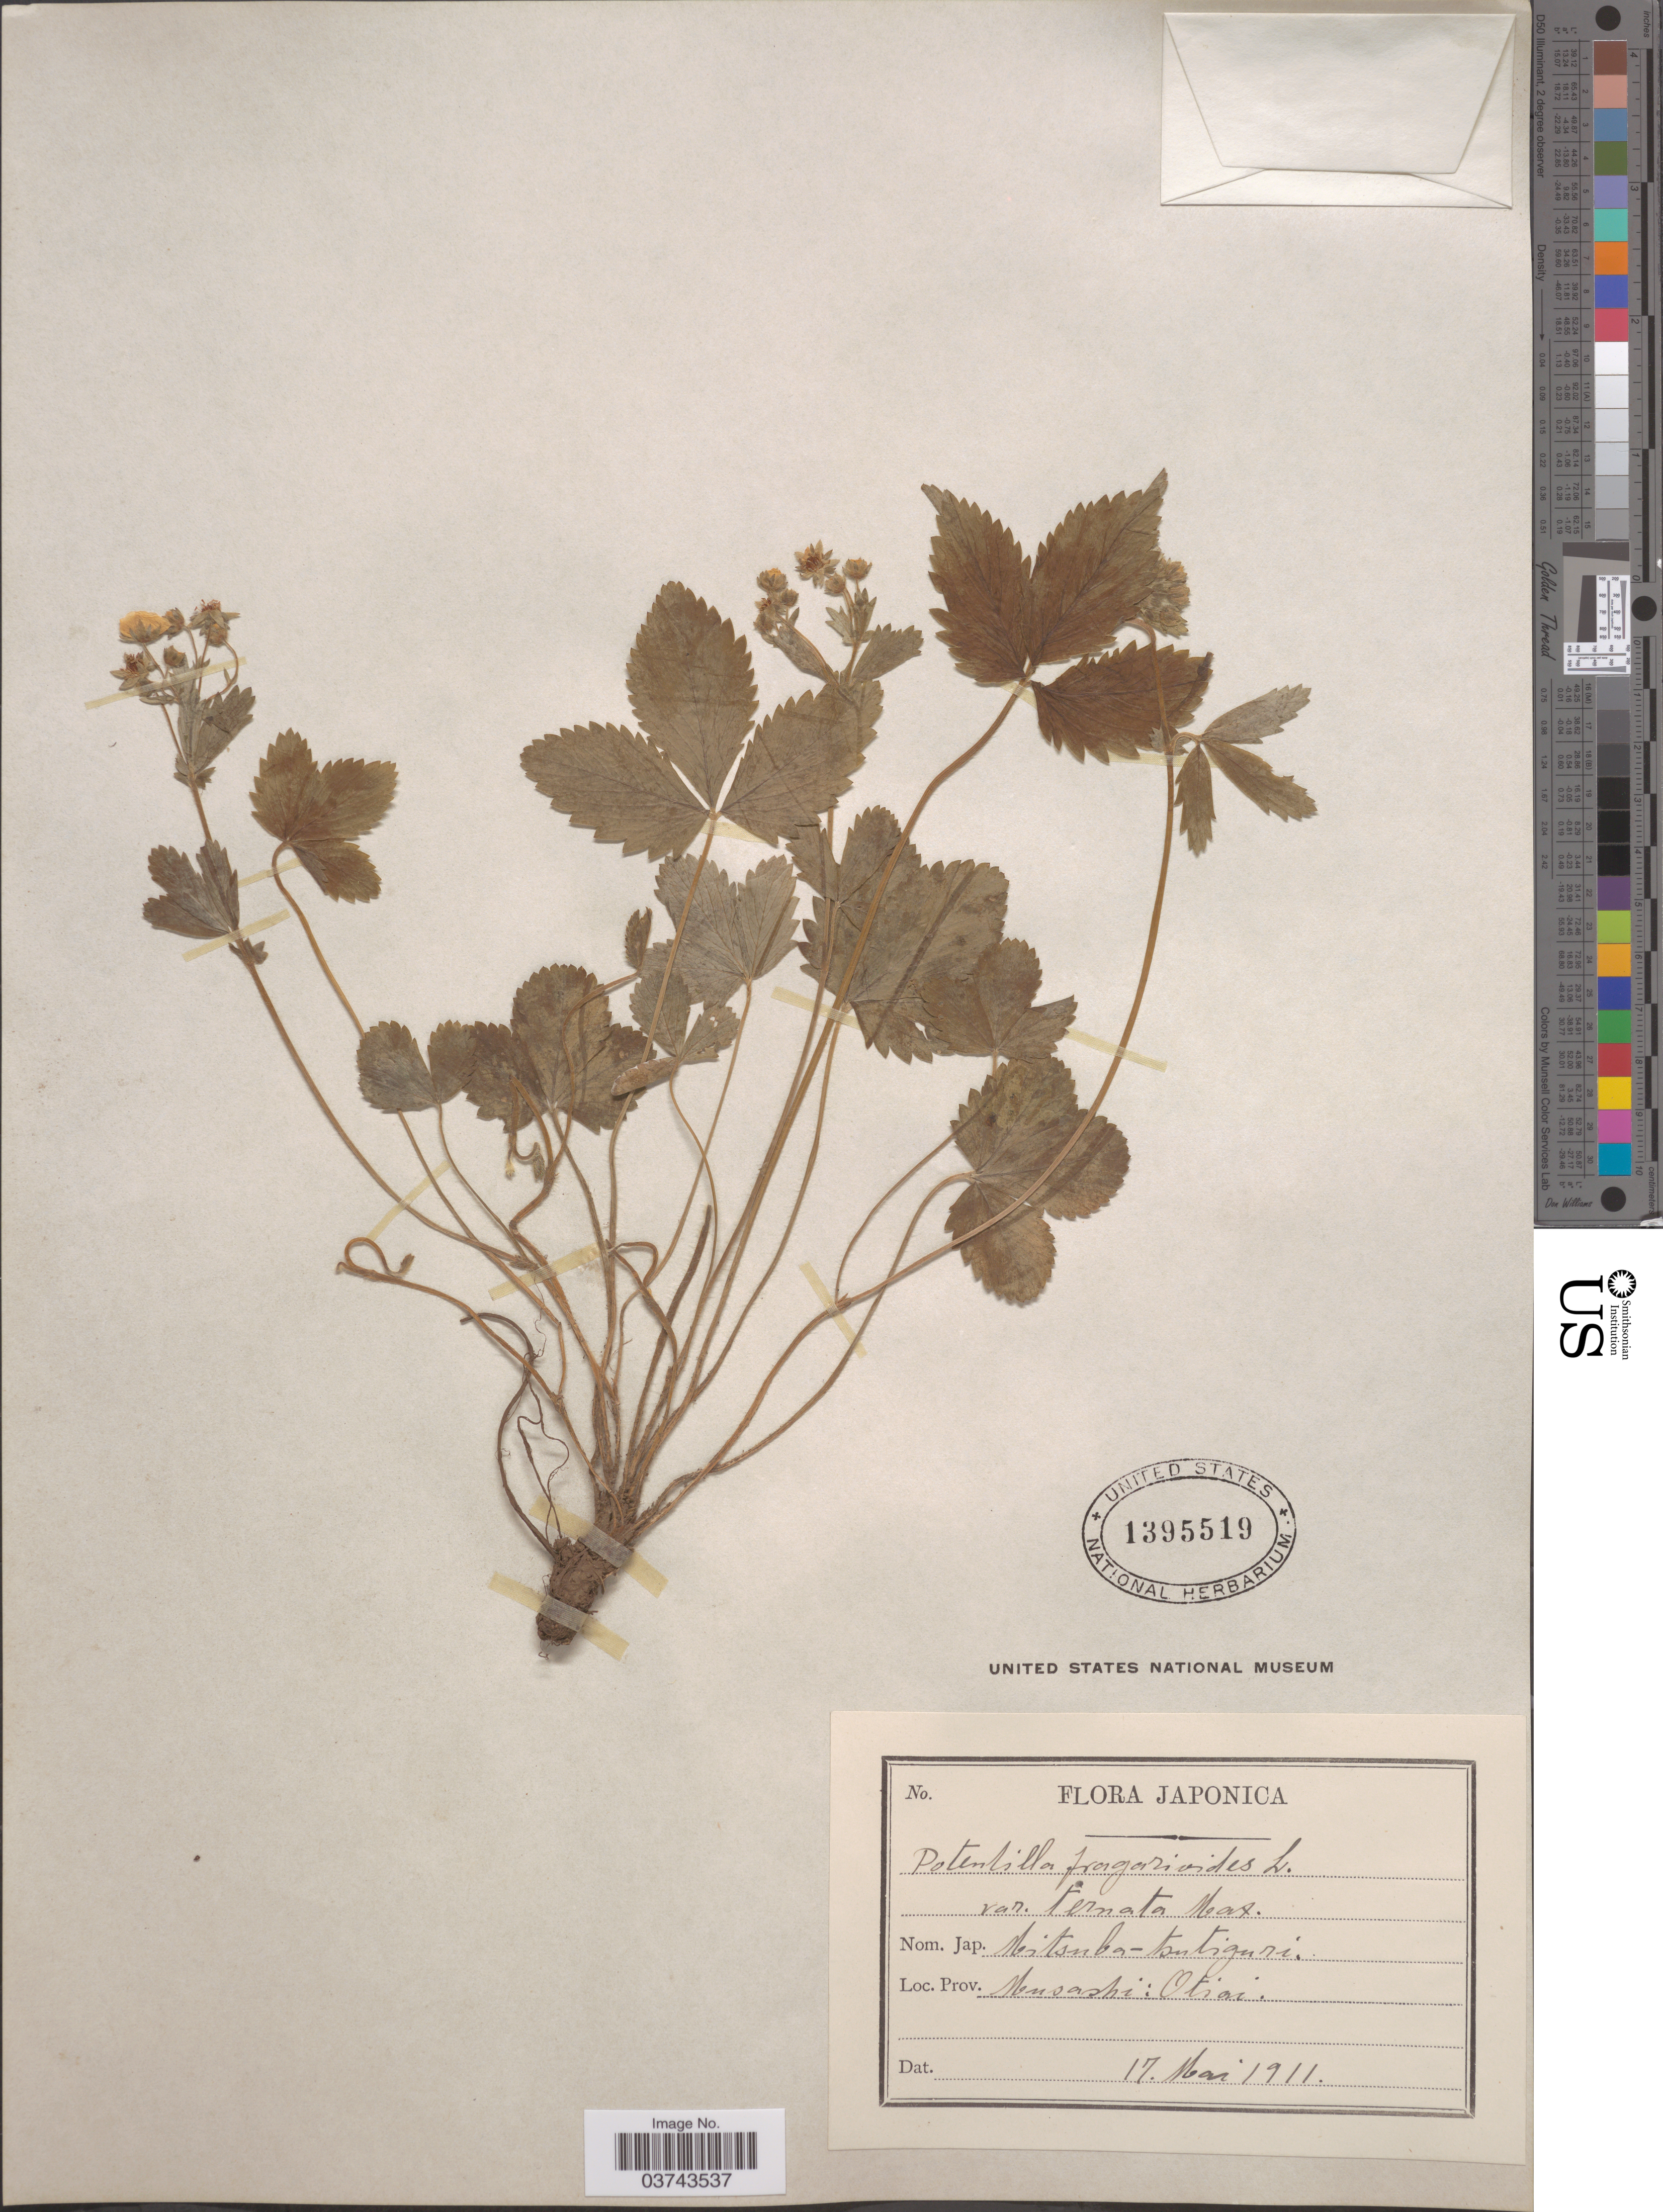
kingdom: Plantae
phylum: Tracheophyta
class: Magnoliopsida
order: Rosales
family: Rosaceae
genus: Potentilla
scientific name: Potentilla fragarioides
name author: L.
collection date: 1911-05-17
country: Japan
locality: Prov. Musashi: Otiai.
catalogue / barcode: US 1395519